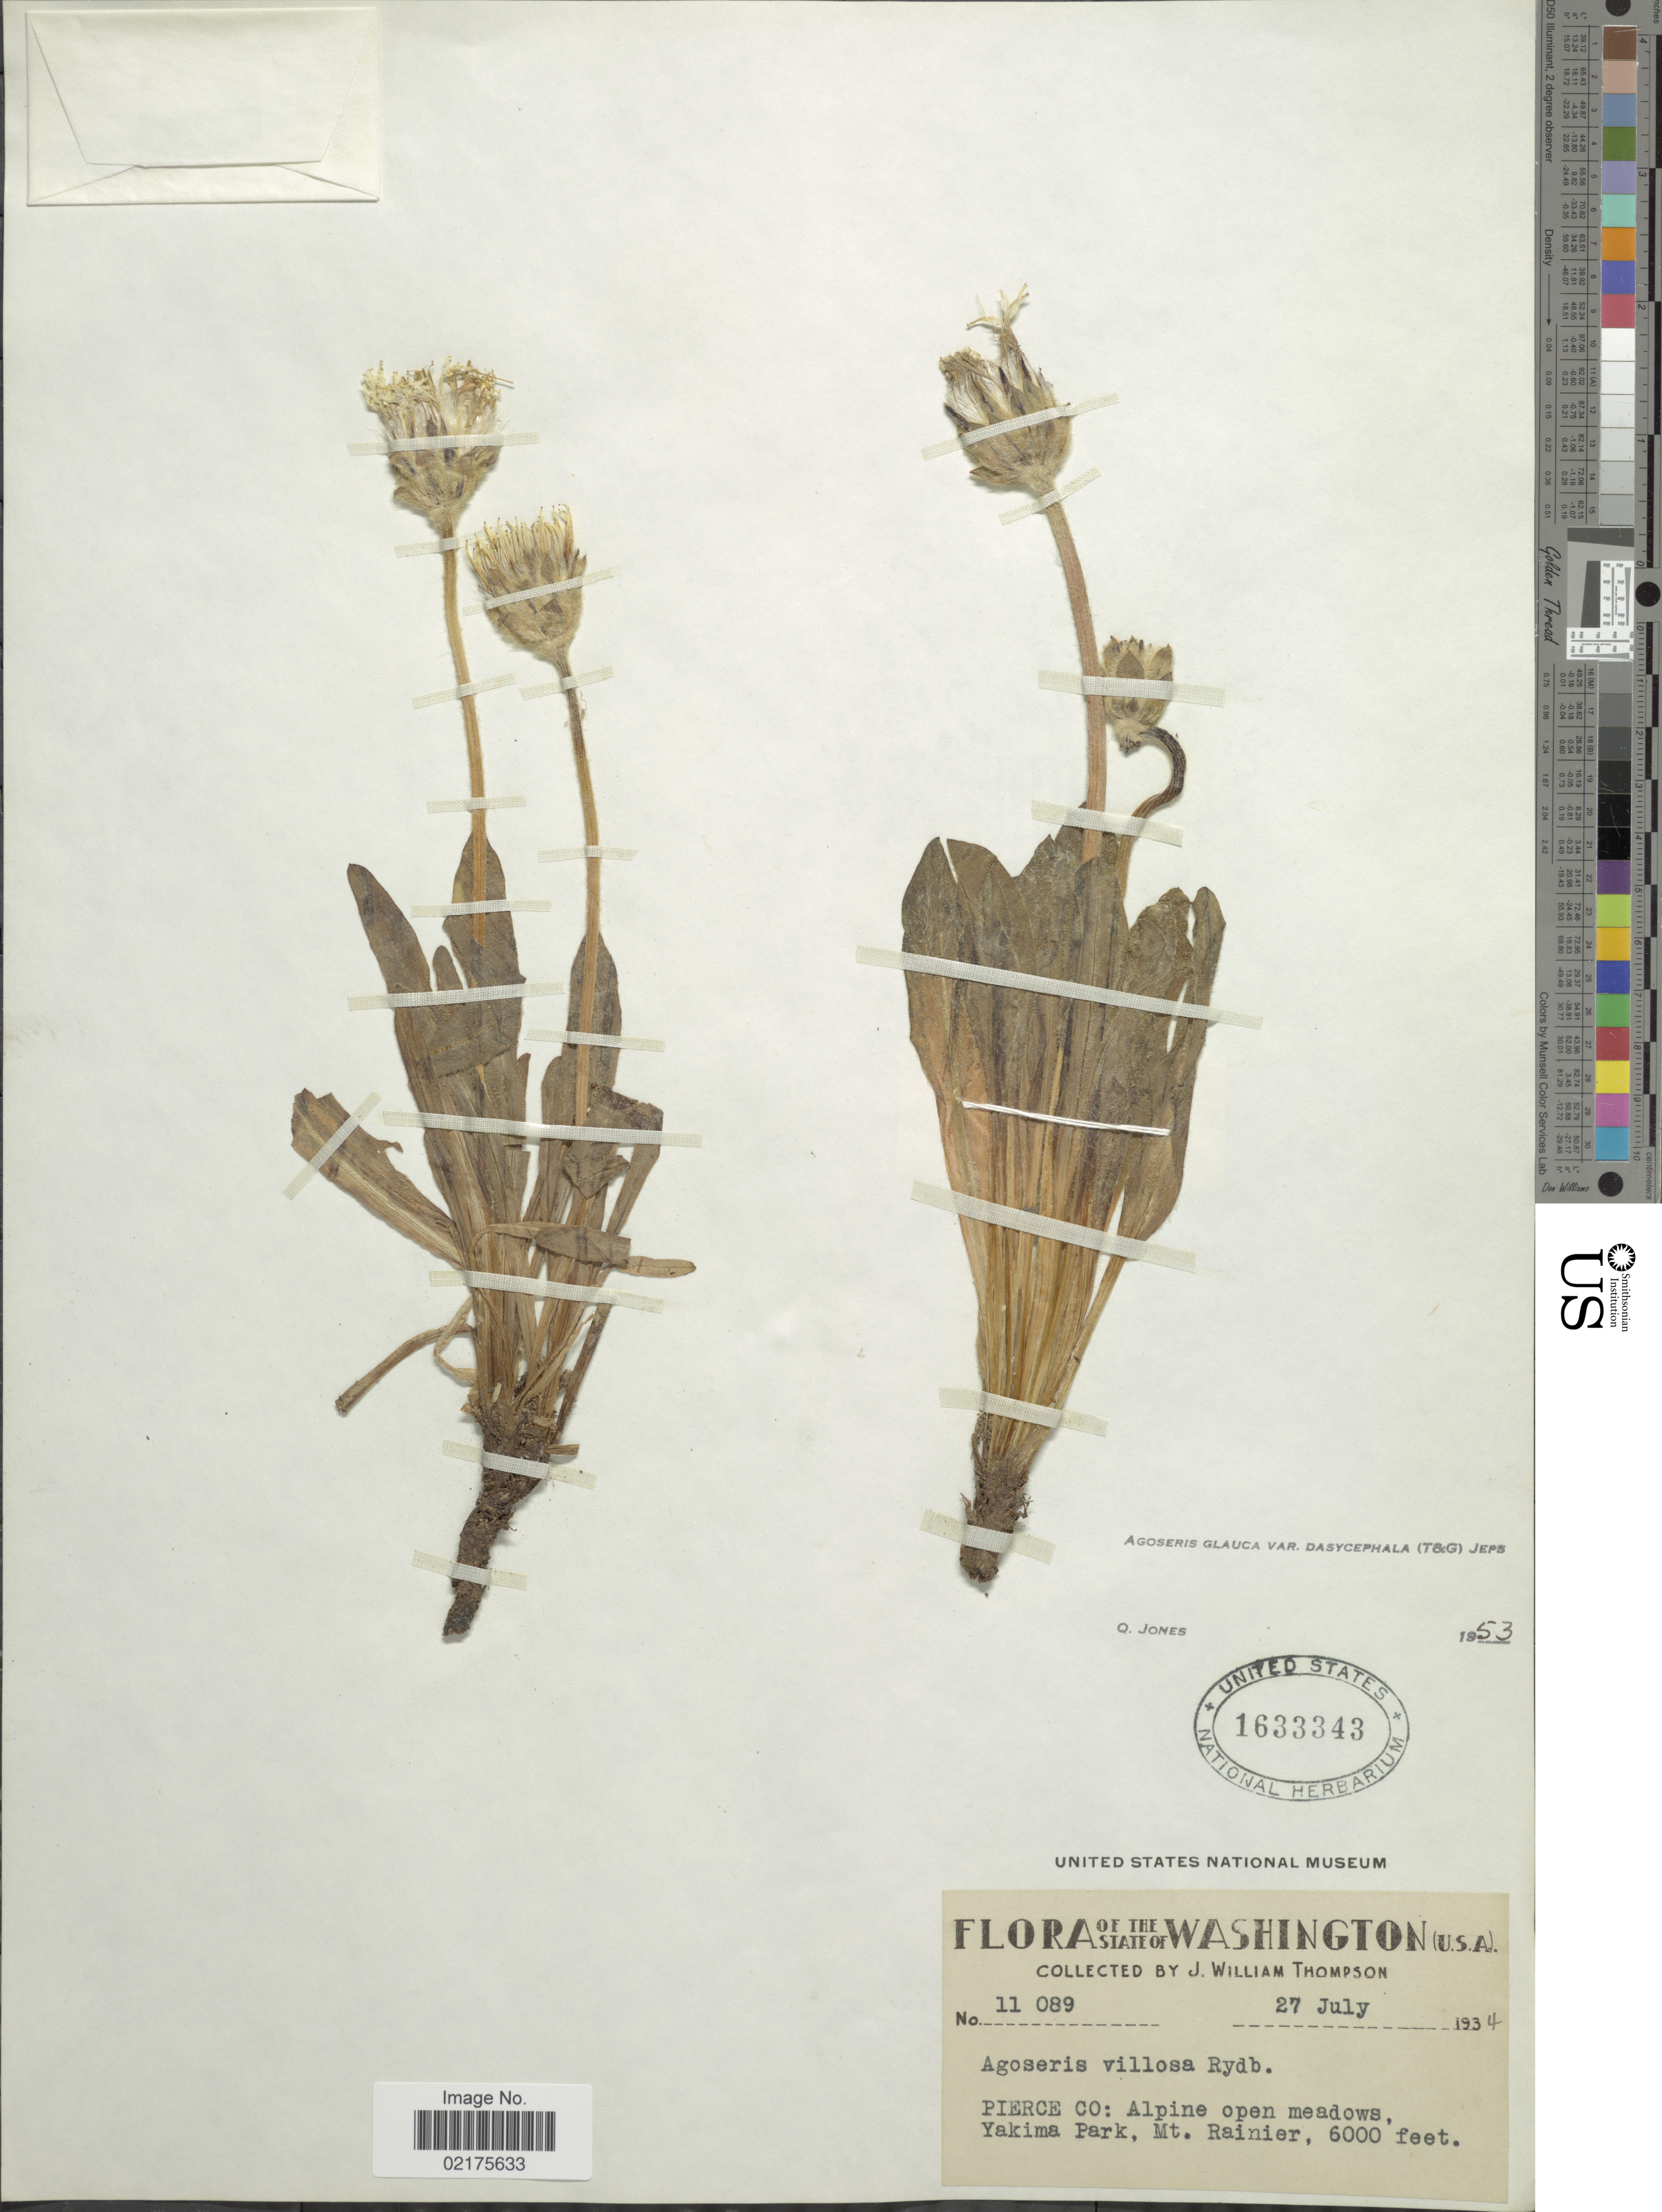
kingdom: Plantae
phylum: Tracheophyta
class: Magnoliopsida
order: Asterales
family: Asteraceae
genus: Agoseris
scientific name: Agoseris glauca var. dasycephala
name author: (Torr. & A. Gray) Jeps.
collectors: J. W. Thompson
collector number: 11089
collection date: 1934-07-27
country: United States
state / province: Washington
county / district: Pierce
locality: Pierce Co.: Alpine open meadows Yakima Park, Mt. Rainier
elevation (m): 1829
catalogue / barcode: US 1633343